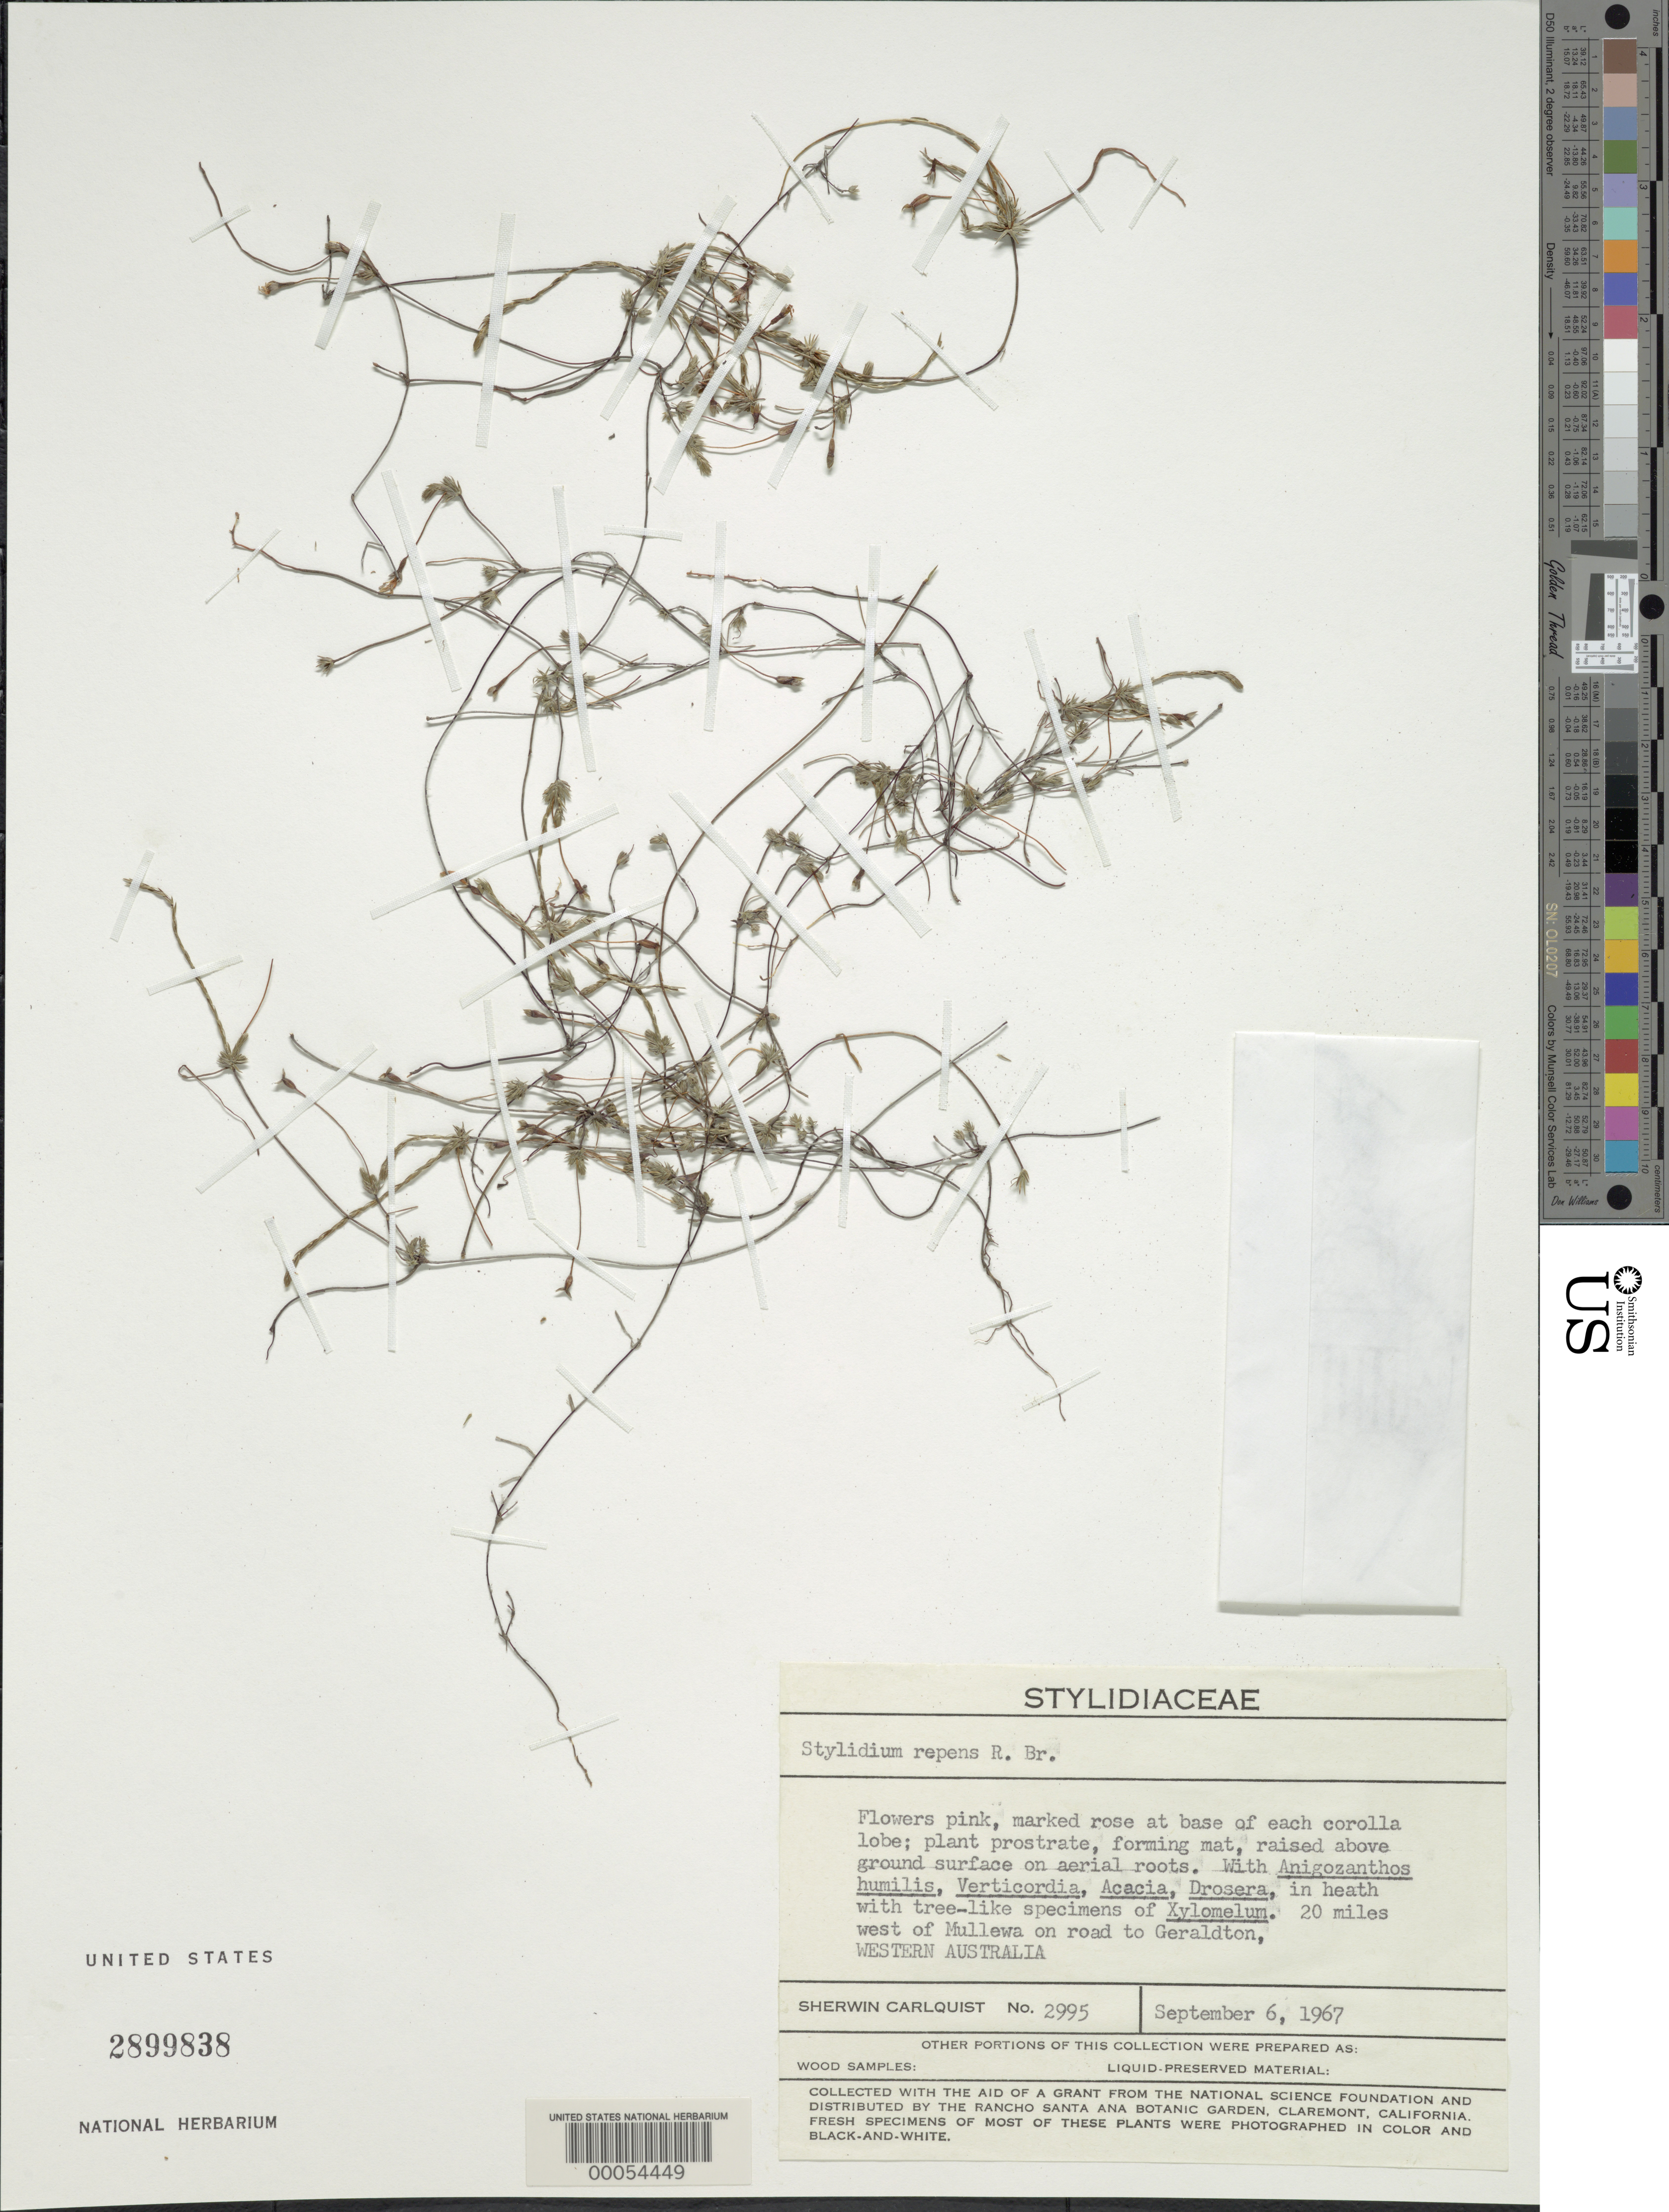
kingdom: Plantae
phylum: Tracheophyta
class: Magnoliopsida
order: Asterales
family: Stylidiaceae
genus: Stylidium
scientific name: Stylidium repens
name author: R. Br.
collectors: S. Carlquist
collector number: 2995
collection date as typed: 06 Sep 1967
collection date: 1967-09-06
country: Australia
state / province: Western Australia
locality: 20 miles w of mullewa on road to geraldton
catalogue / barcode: US 2899838